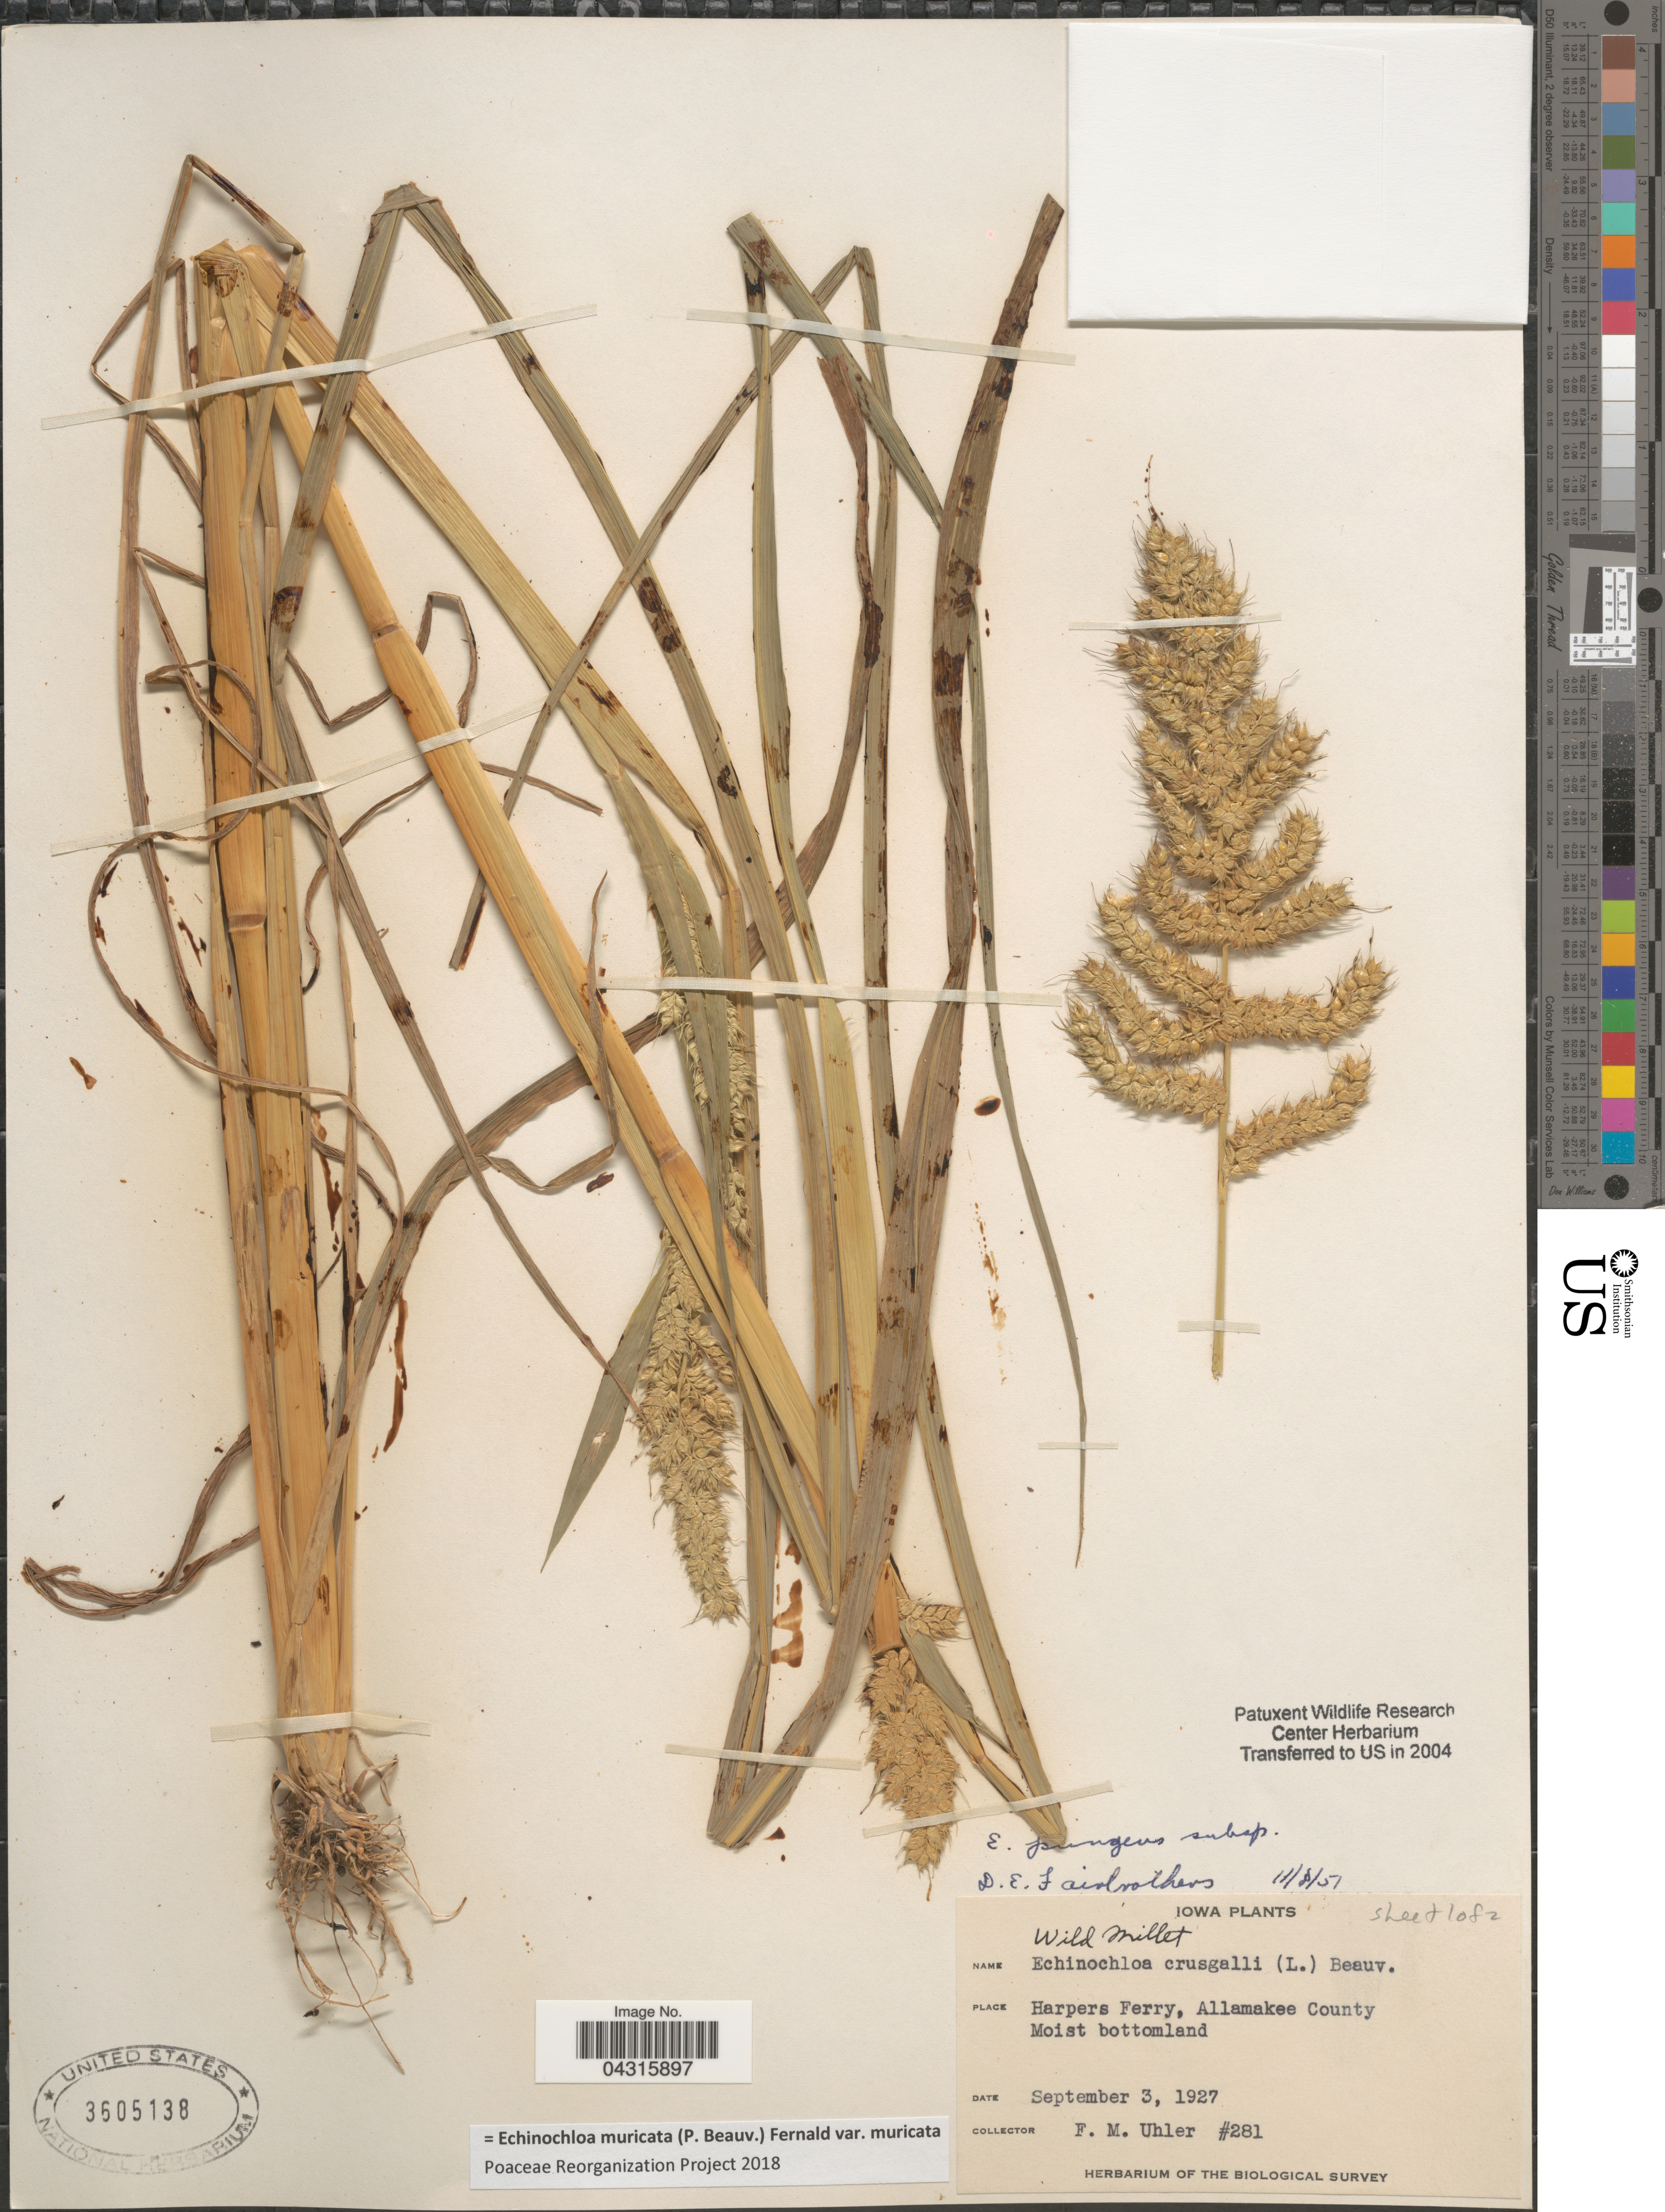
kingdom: Plantae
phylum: Tracheophyta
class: Liliopsida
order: Poales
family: Poaceae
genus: Echinochloa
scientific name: Echinochloa muricata var. muricata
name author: (P. Beauv.) Fernald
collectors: F. M. Uhler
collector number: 281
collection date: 1927-09-03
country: United States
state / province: Iowa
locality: Harpers Ferry, Allamakee County. Moist bottomland. The Biological Survey.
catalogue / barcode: US 3605138